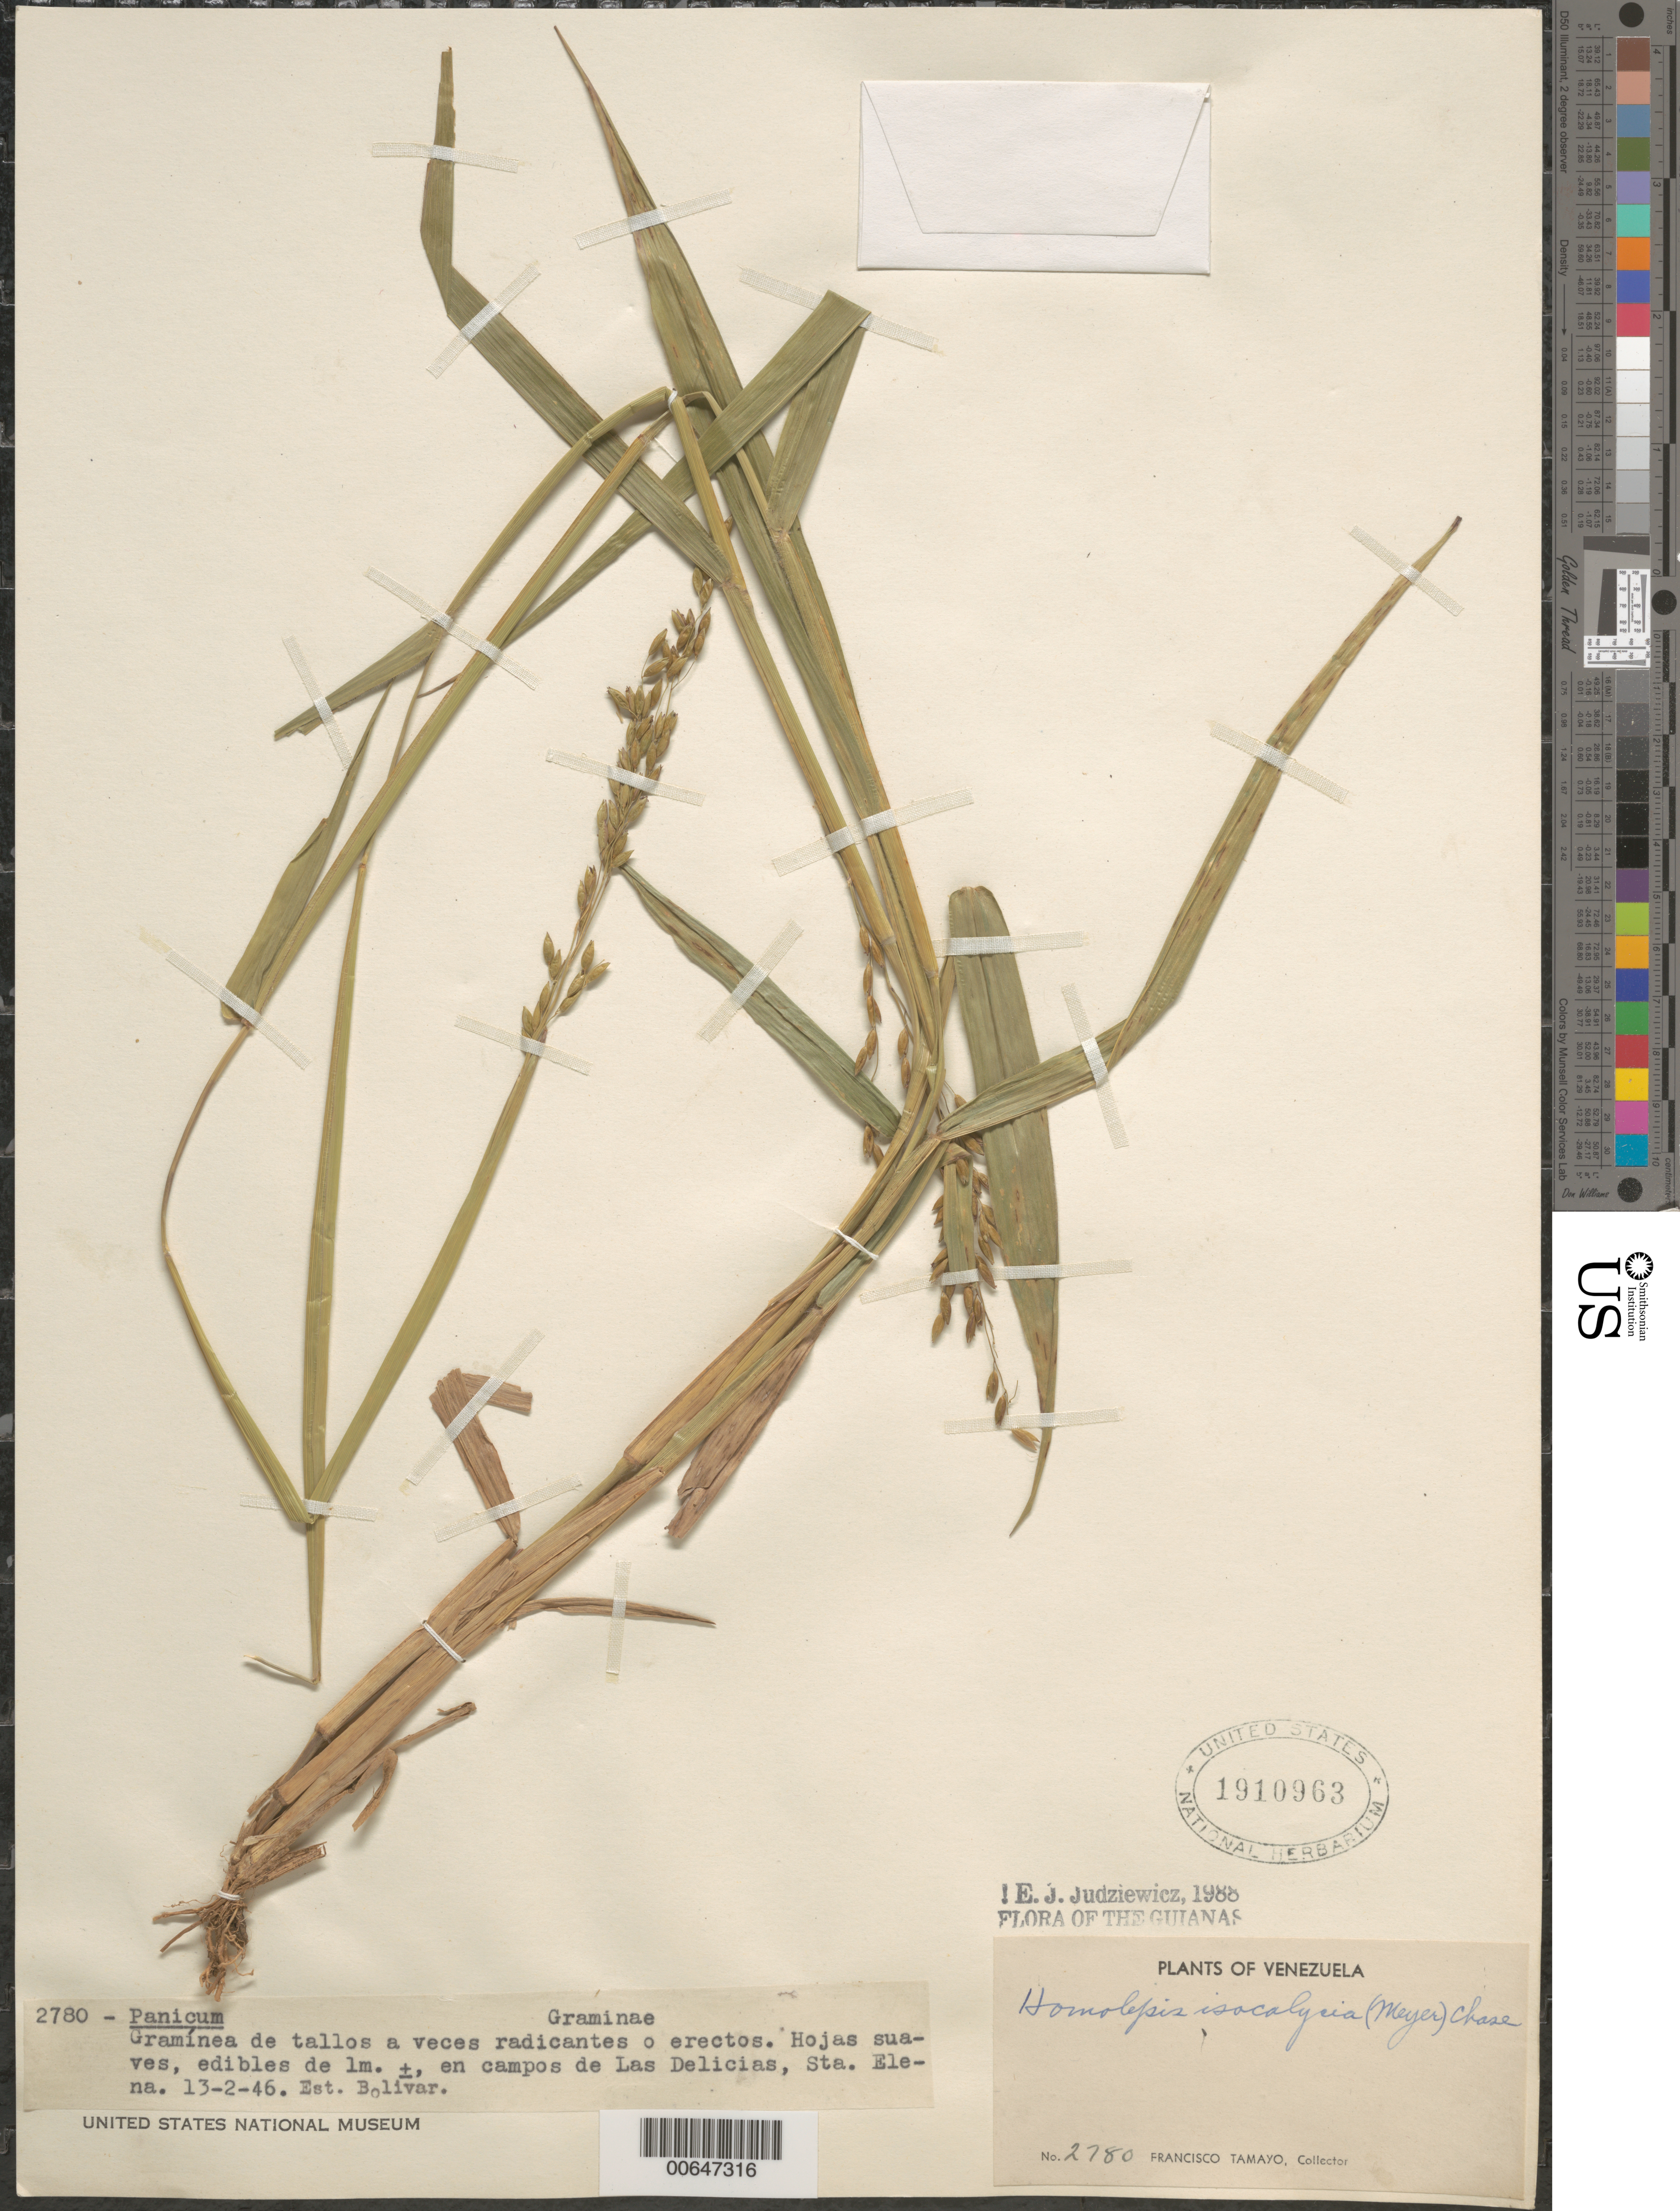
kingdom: Plantae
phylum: Tracheophyta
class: Liliopsida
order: Poales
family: Poaceae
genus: Homolepis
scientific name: Homolepis isocalycia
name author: (G. Mey.) Chase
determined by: Judziewicz, E. J.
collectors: F. Tamayo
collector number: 2780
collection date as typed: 13-Feb-46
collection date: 1946-02-13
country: Venezuela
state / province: Bolívar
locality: Gran Sabana, Sta. Elena, Las Delicias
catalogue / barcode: US 1910963